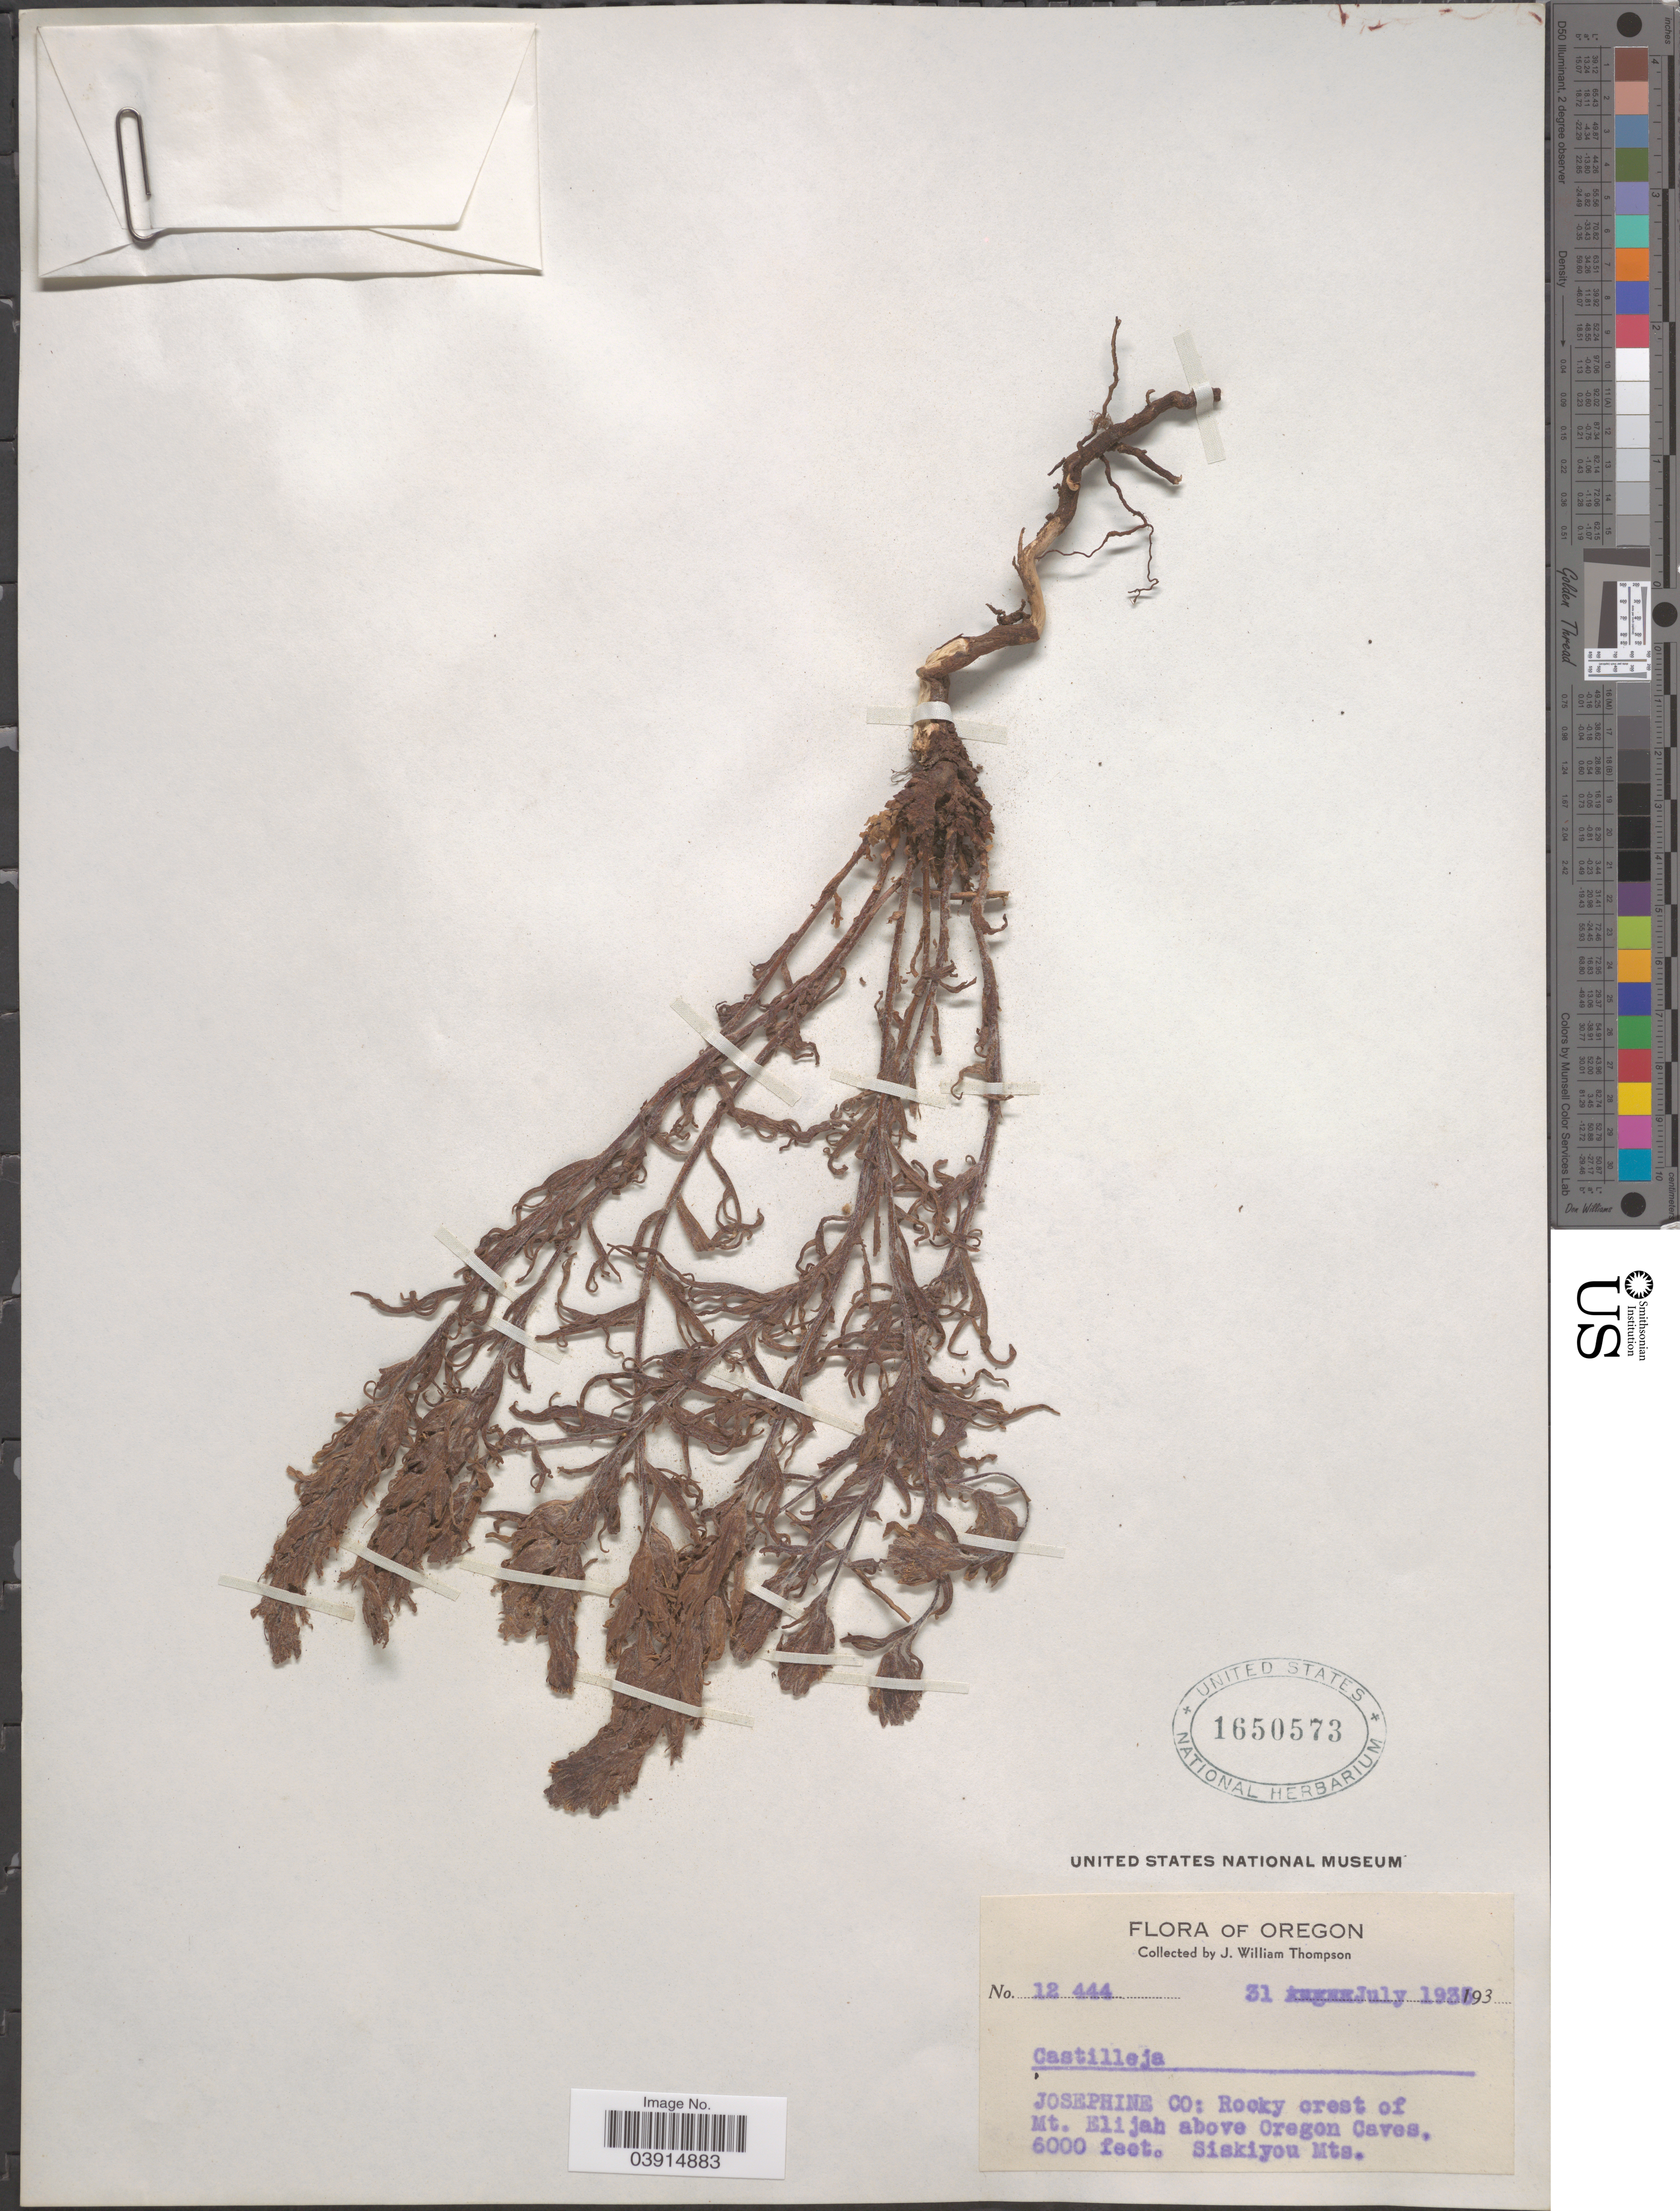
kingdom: Plantae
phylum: Tracheophyta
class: Magnoliopsida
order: Lamiales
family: Orobanchaceae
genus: Castilleja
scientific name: Castilleja sp.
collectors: J. W. Thompson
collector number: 12444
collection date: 1935-07-31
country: United States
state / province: Oregon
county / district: Josephine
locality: Josephine Co: Rocky crest of Mt. Elijah above Oregon Caves. Siskiyou Mts.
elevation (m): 1829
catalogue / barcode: US 1650573